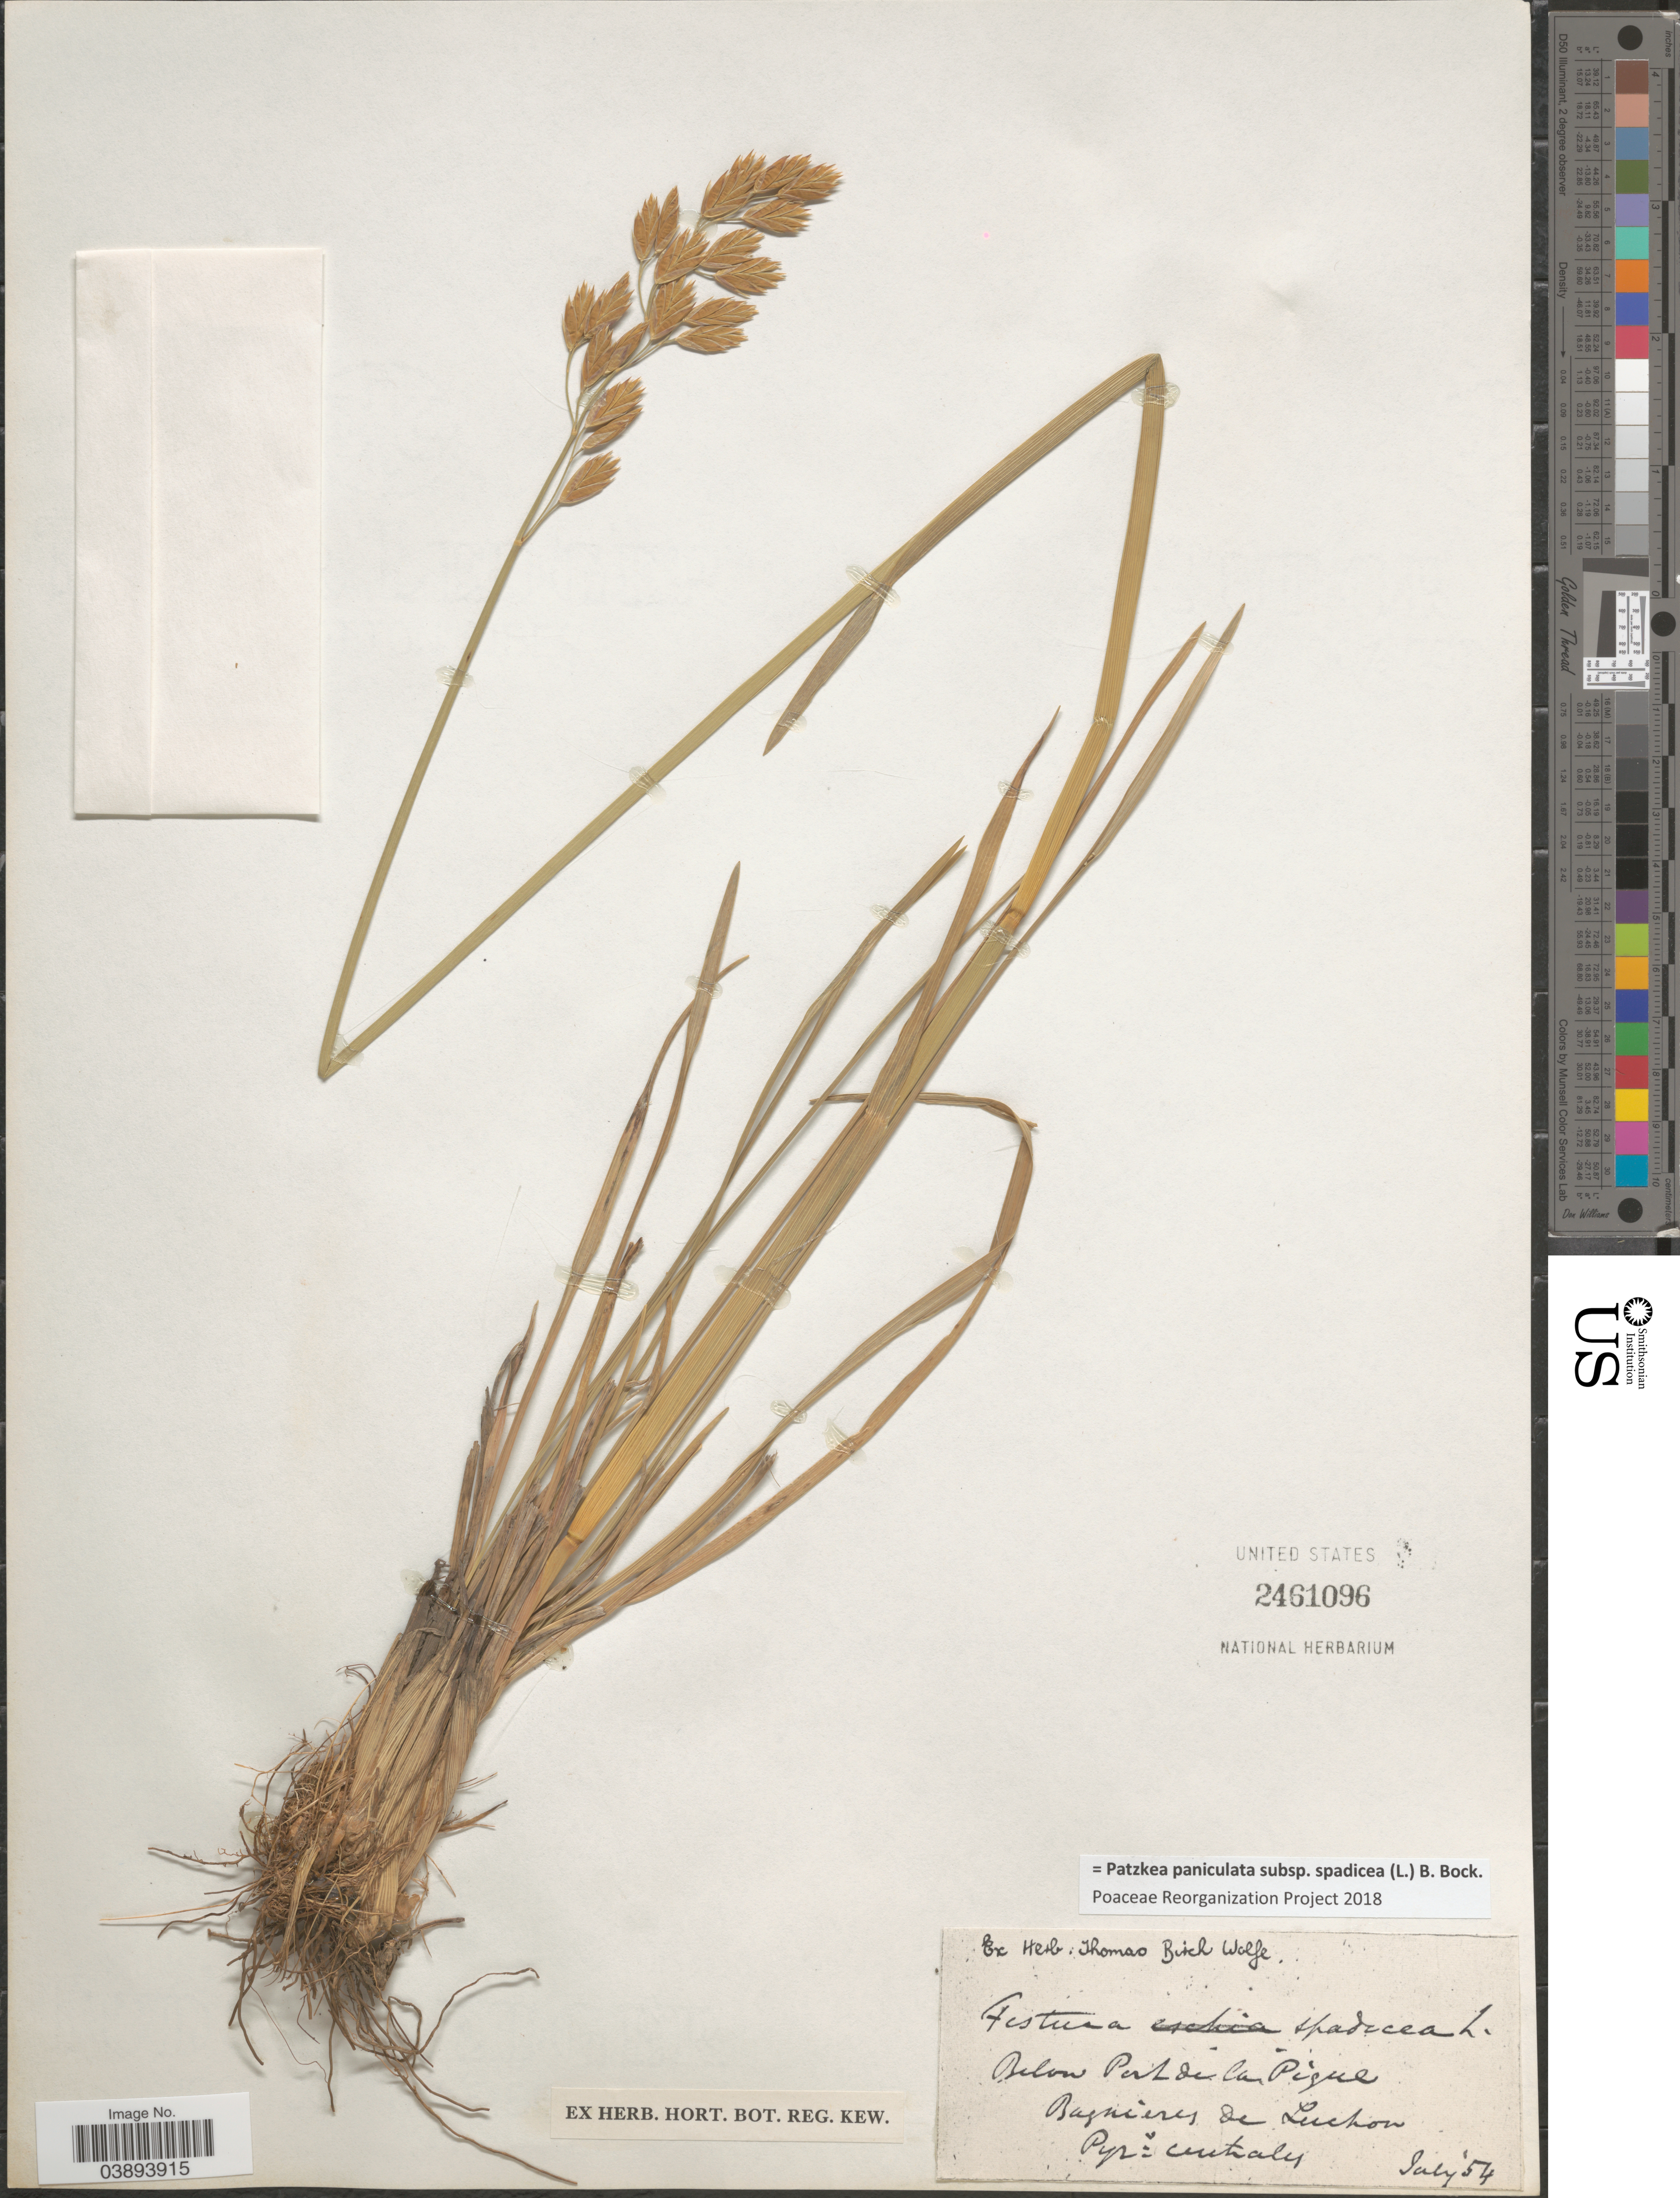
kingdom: Plantae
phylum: Tracheophyta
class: Liliopsida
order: Poales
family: Poaceae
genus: Patzkea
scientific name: Patzkea paniculata subsp. spadicea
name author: (L.) G. H. Loos & B. Bock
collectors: Ex herb. Thomas Birch Wolfe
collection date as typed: Transcribed d/m/y: /7/54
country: France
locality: Below port de la Pique. Bagnieres de Luchon. Pyr. centrales.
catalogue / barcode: US 2461096